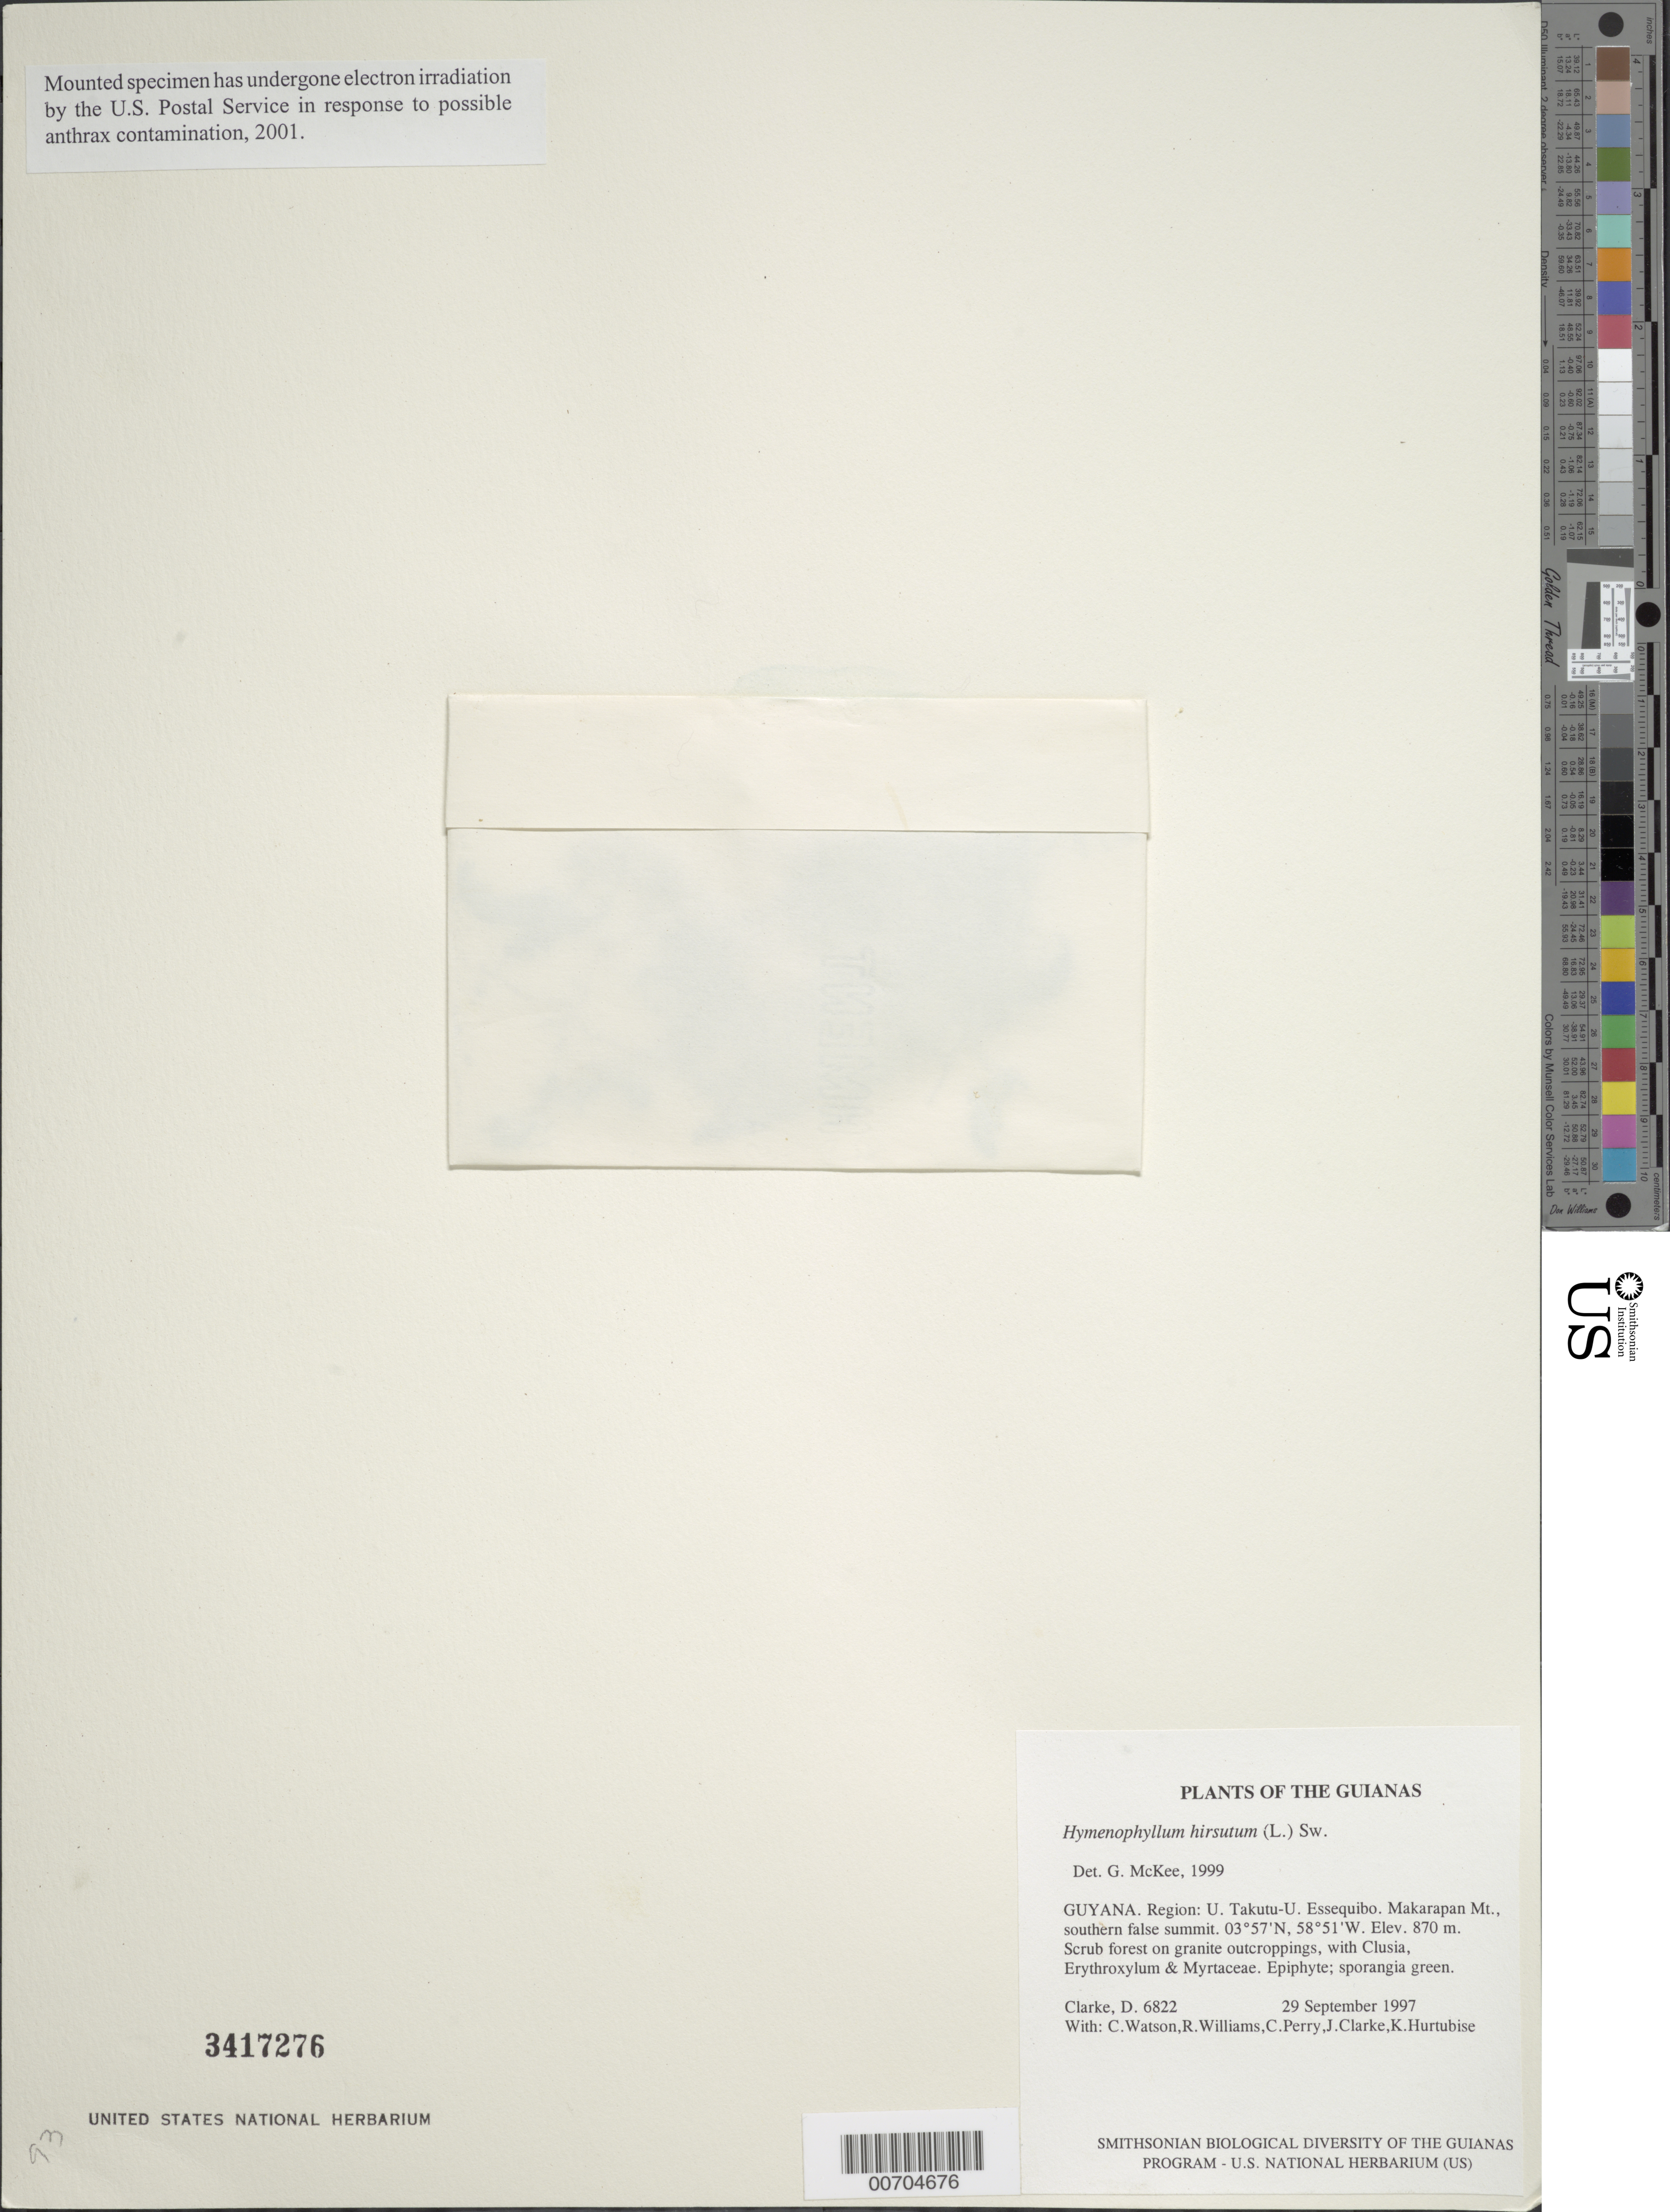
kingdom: Plantae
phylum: Tracheophyta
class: Polypodiopsida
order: Hymenophyllales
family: Hymenophyllaceae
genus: Hymenophyllum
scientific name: Hymenophyllum hirsutum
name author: (L.) Sw.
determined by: McKee, G. S., (US), NMNH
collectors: H. D. Clarke, C. Watson, R. Williams, C. Perry, J. Clarke & K. Hurtubise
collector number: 6822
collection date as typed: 29 September 1997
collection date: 1997-09-29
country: Guyana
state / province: U. Takutu-U. Essequibo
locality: Makarapan Mt., southern false summit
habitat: Scrub forest on granite outcroppings, with Clusia, Erythroxylum & Myrtaceae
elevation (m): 870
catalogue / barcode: US 3417276